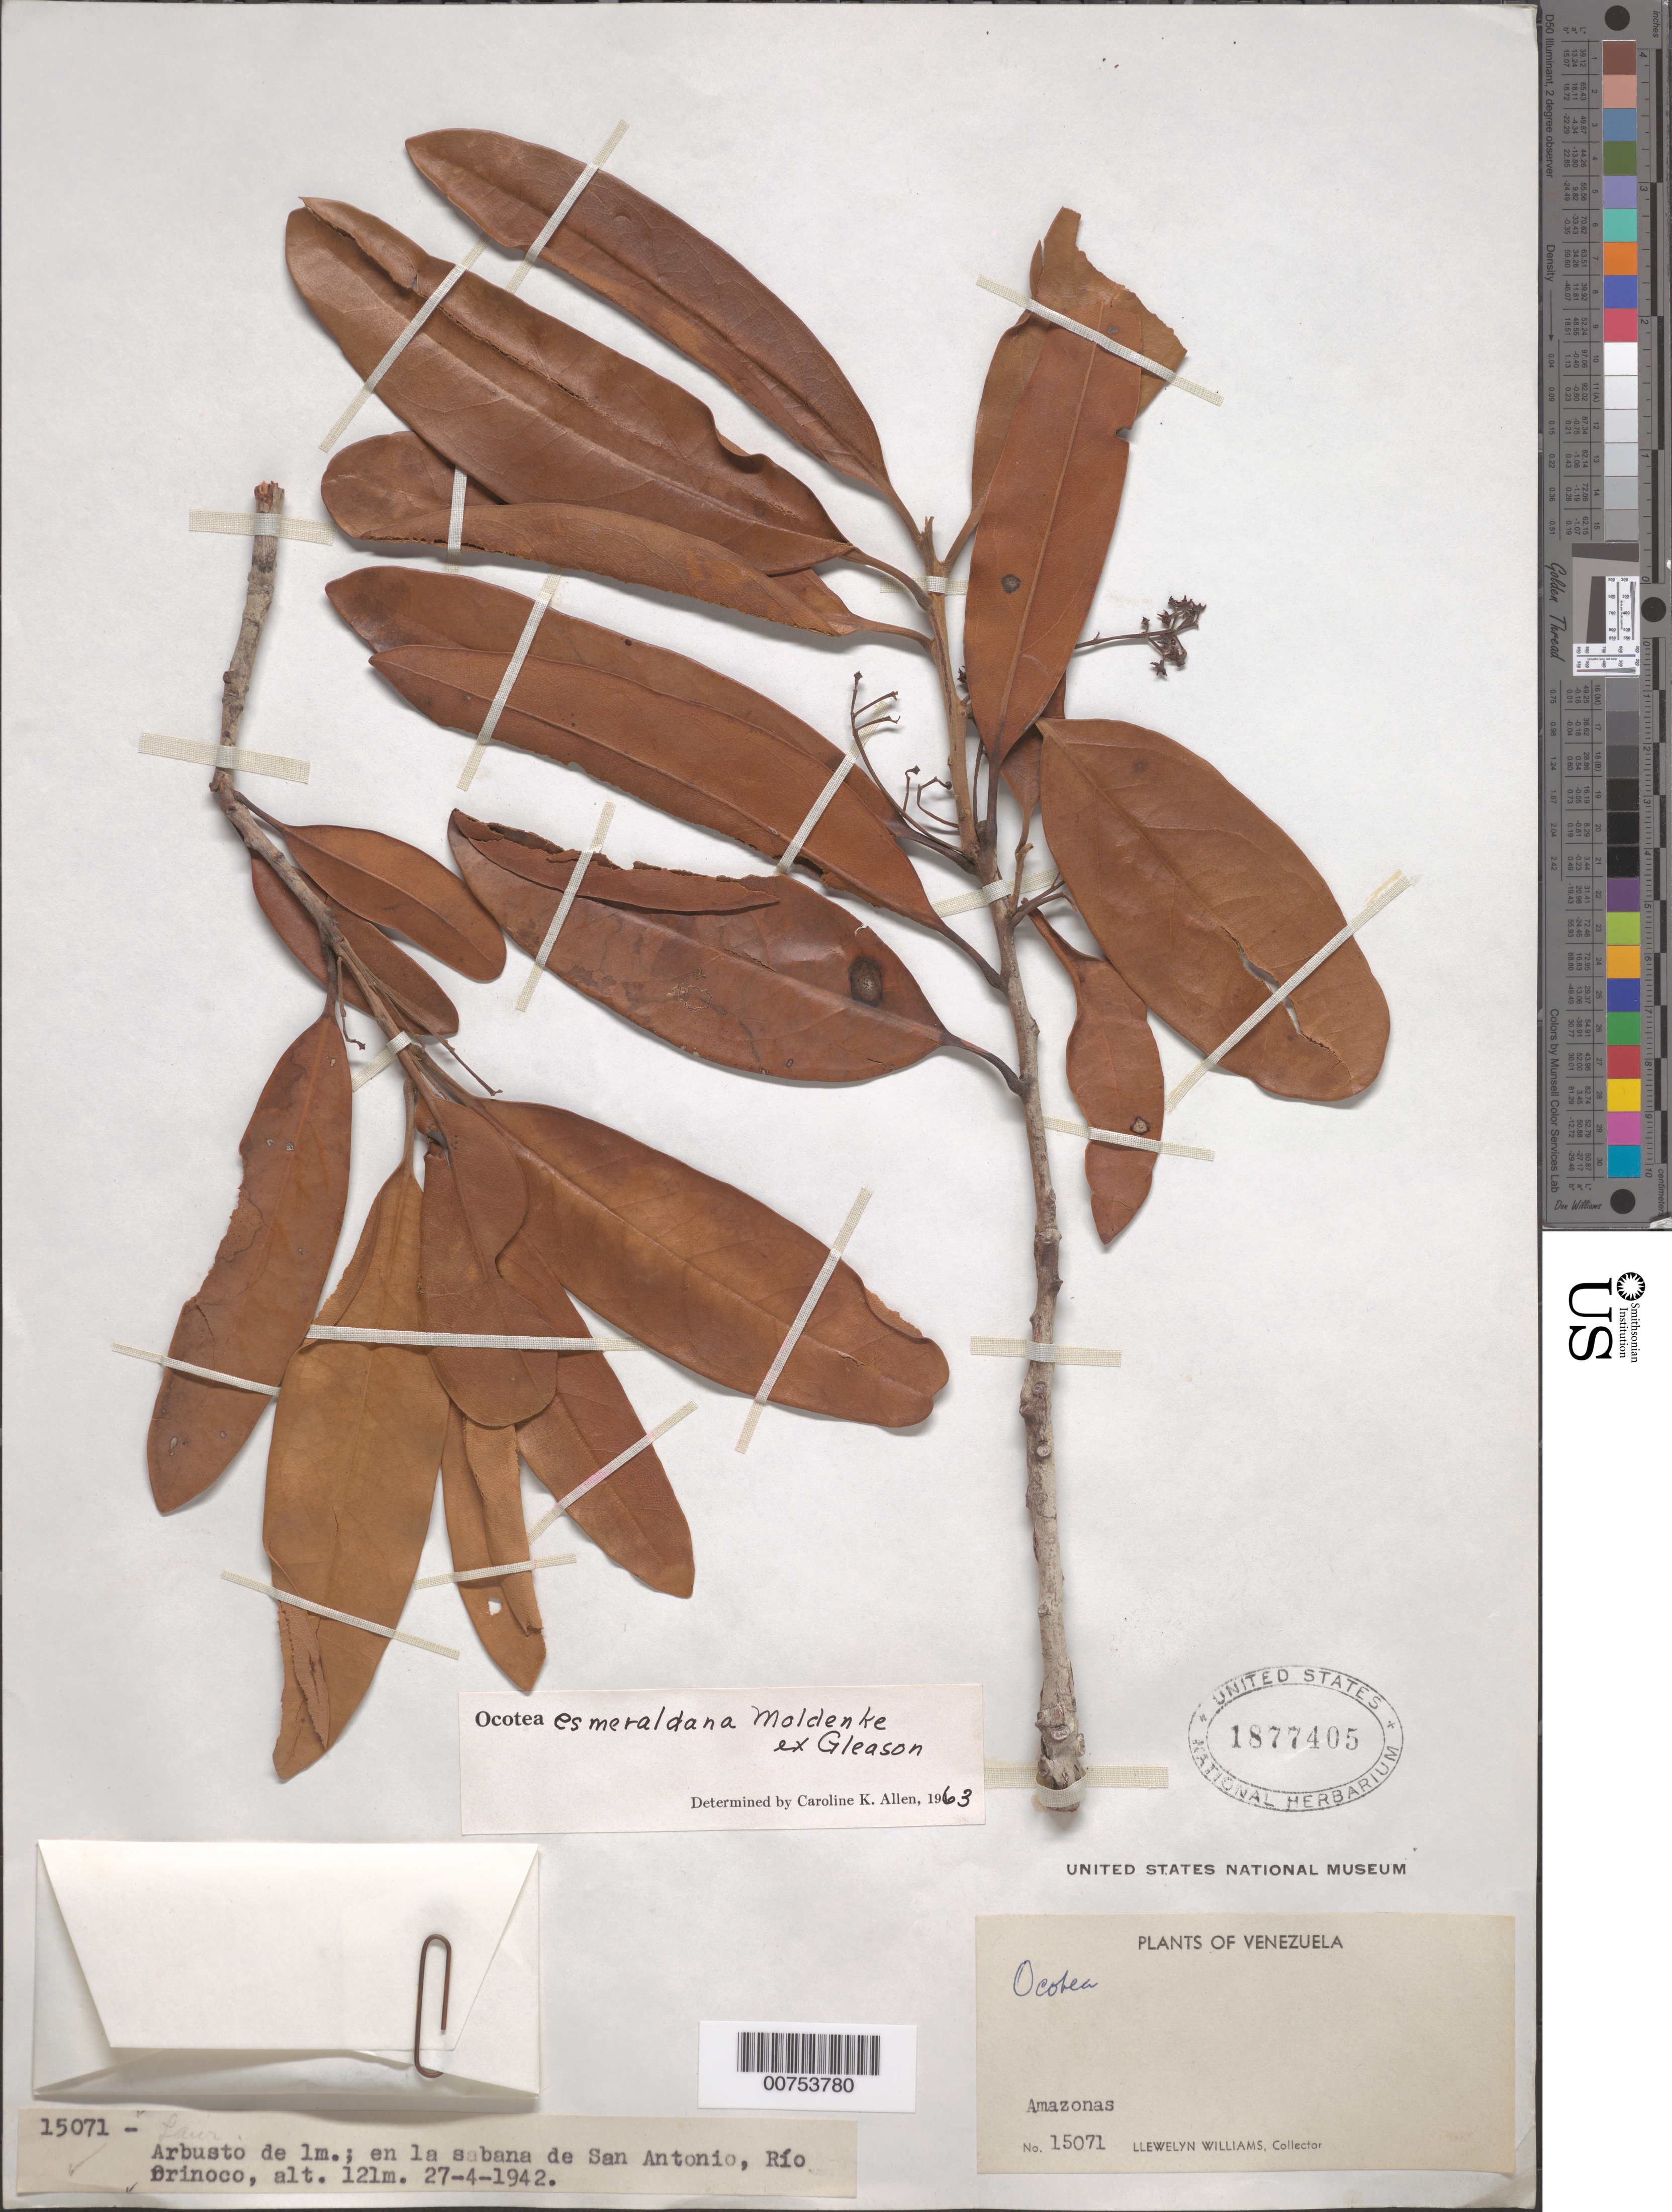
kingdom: Plantae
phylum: Tracheophyta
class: Magnoliopsida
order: Laurales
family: Lauraceae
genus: Ocotea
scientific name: Ocotea esmeraldana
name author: Moldenke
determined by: Allen, C. K.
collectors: Ll. Williams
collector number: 15071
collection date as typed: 27-Apr-42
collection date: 1942-04-27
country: Venezuela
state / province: Amazonas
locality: San Antonio, Río Orinoco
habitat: Savanna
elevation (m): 121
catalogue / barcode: US 1877405